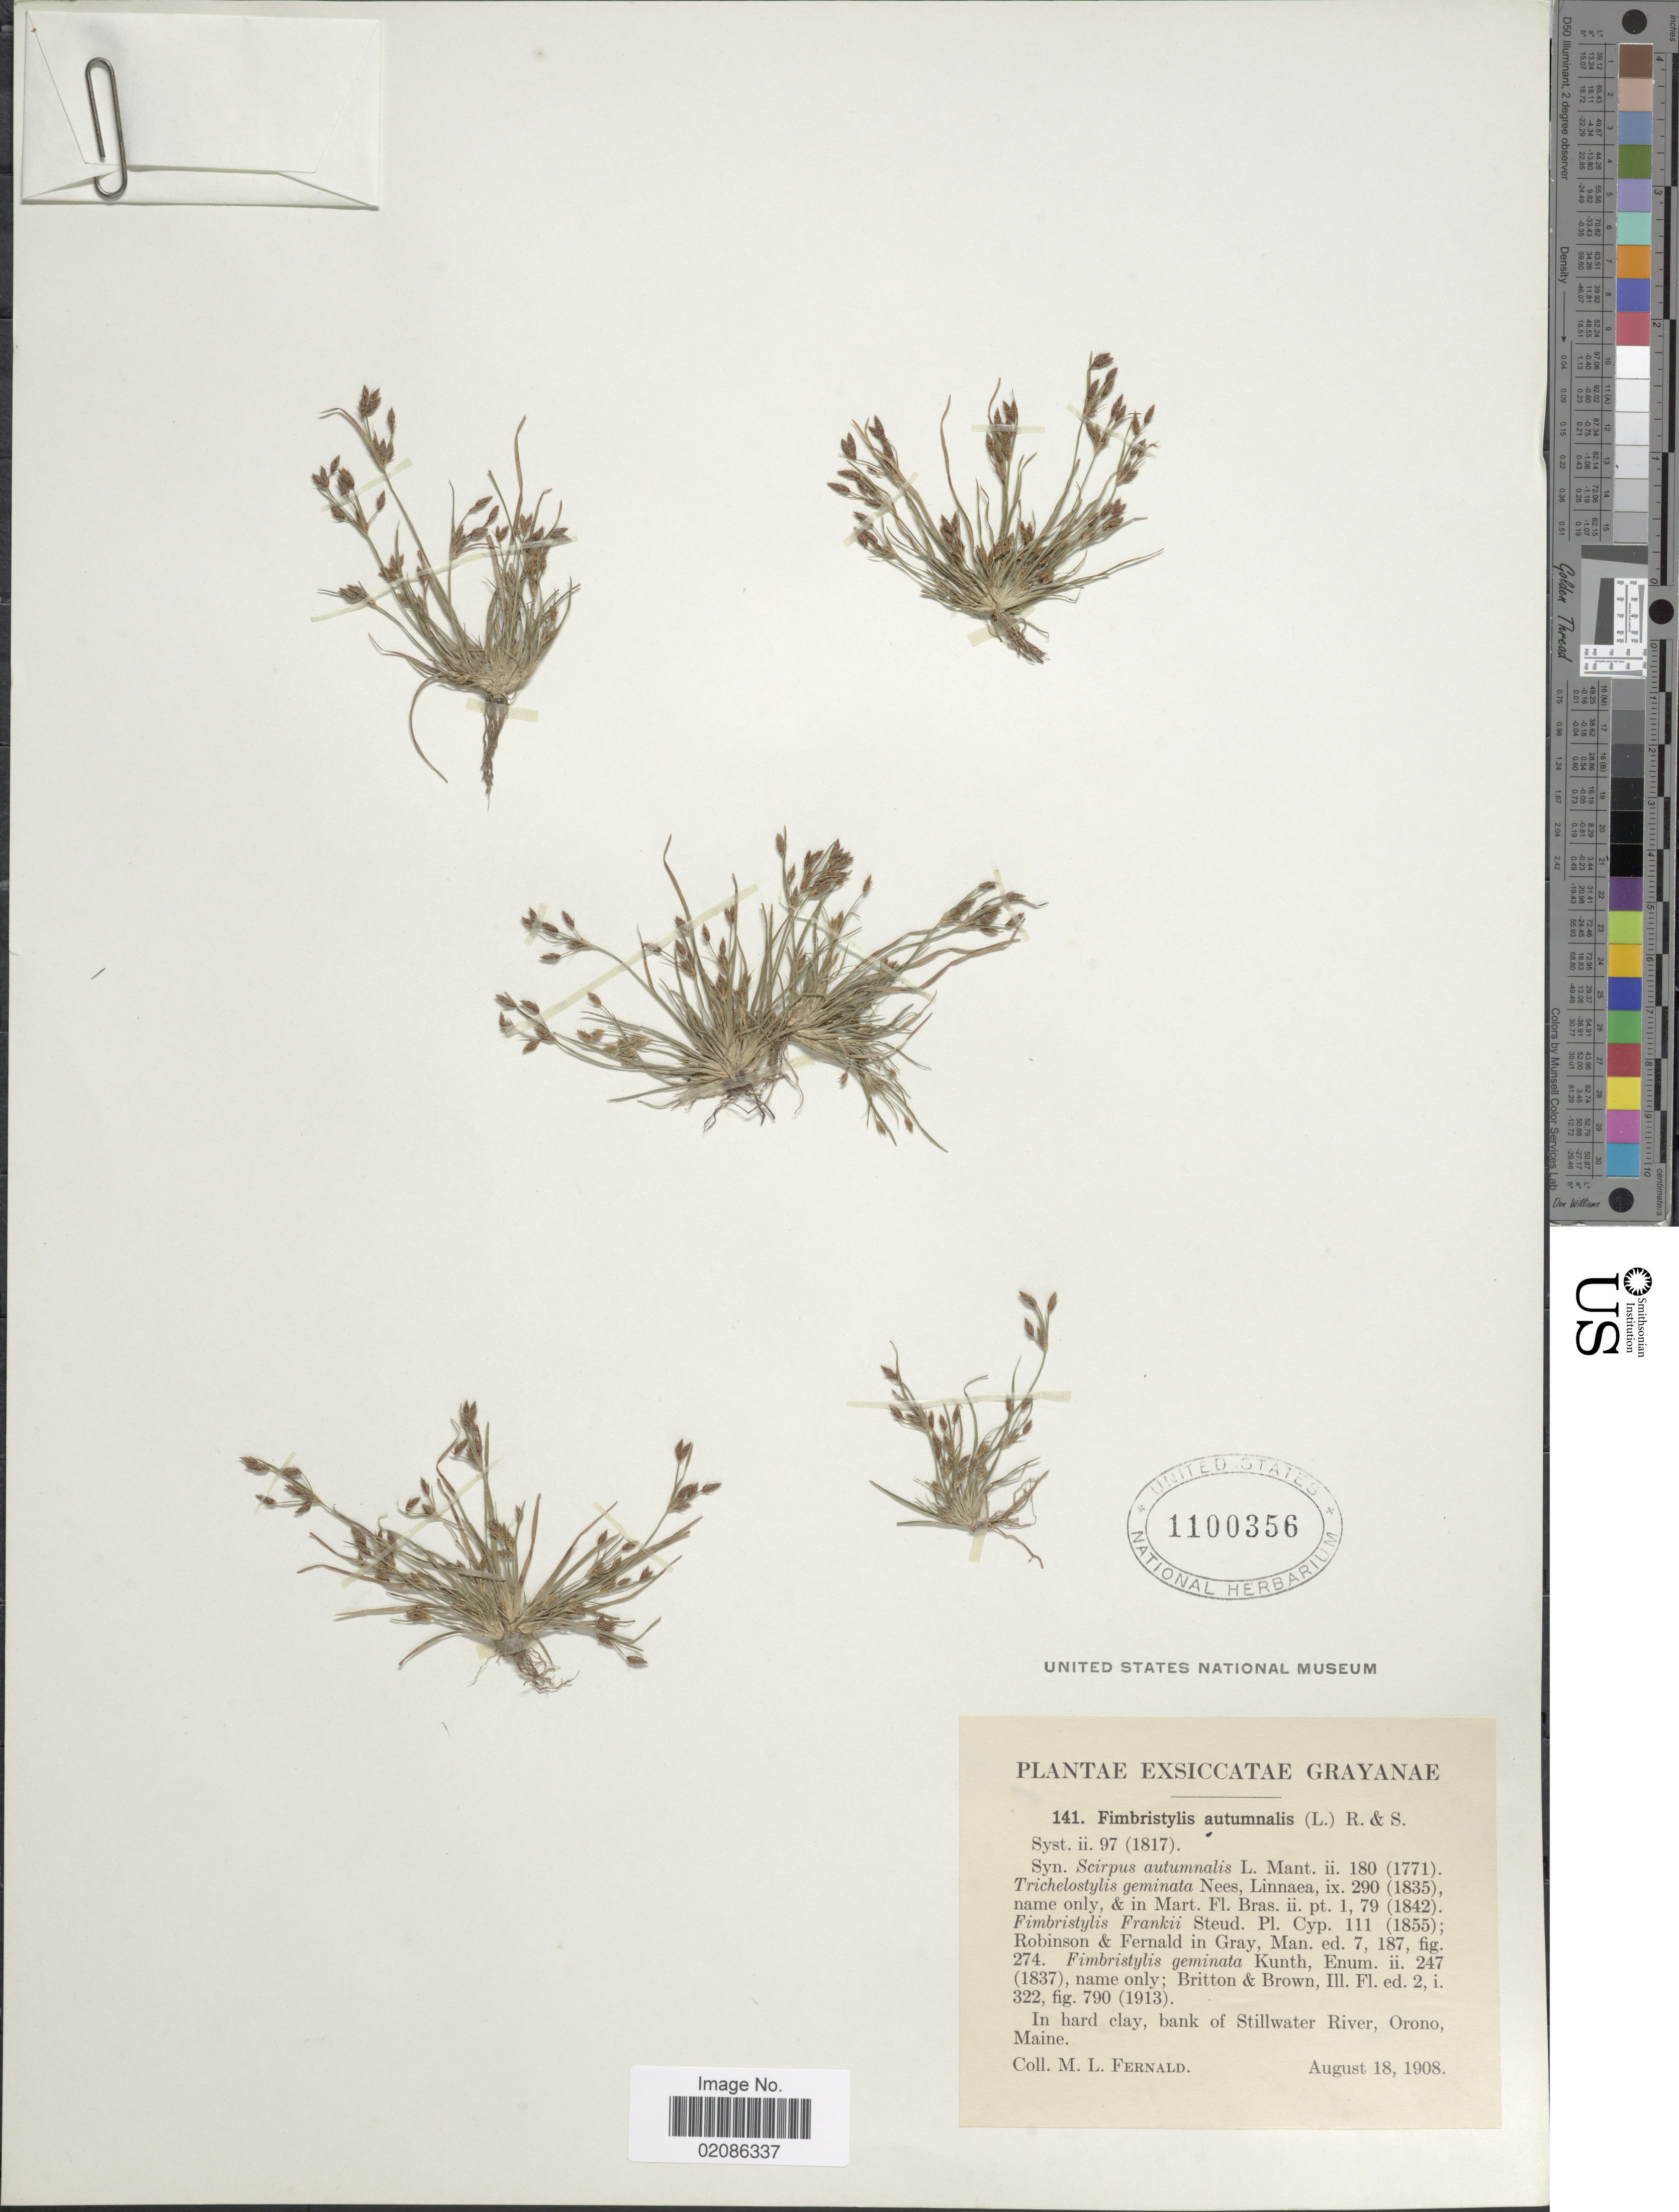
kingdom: Plantae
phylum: Tracheophyta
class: Liliopsida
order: Poales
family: Cyperaceae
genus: Fimbristylis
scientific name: Fimbristylis autumnalis (L.) Roem. & Schult.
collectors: M. L. Fernald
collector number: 141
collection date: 1908-08-18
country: United States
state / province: Maine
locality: In hard clay, bank of Stillwater River, Orono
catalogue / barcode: US 1100356